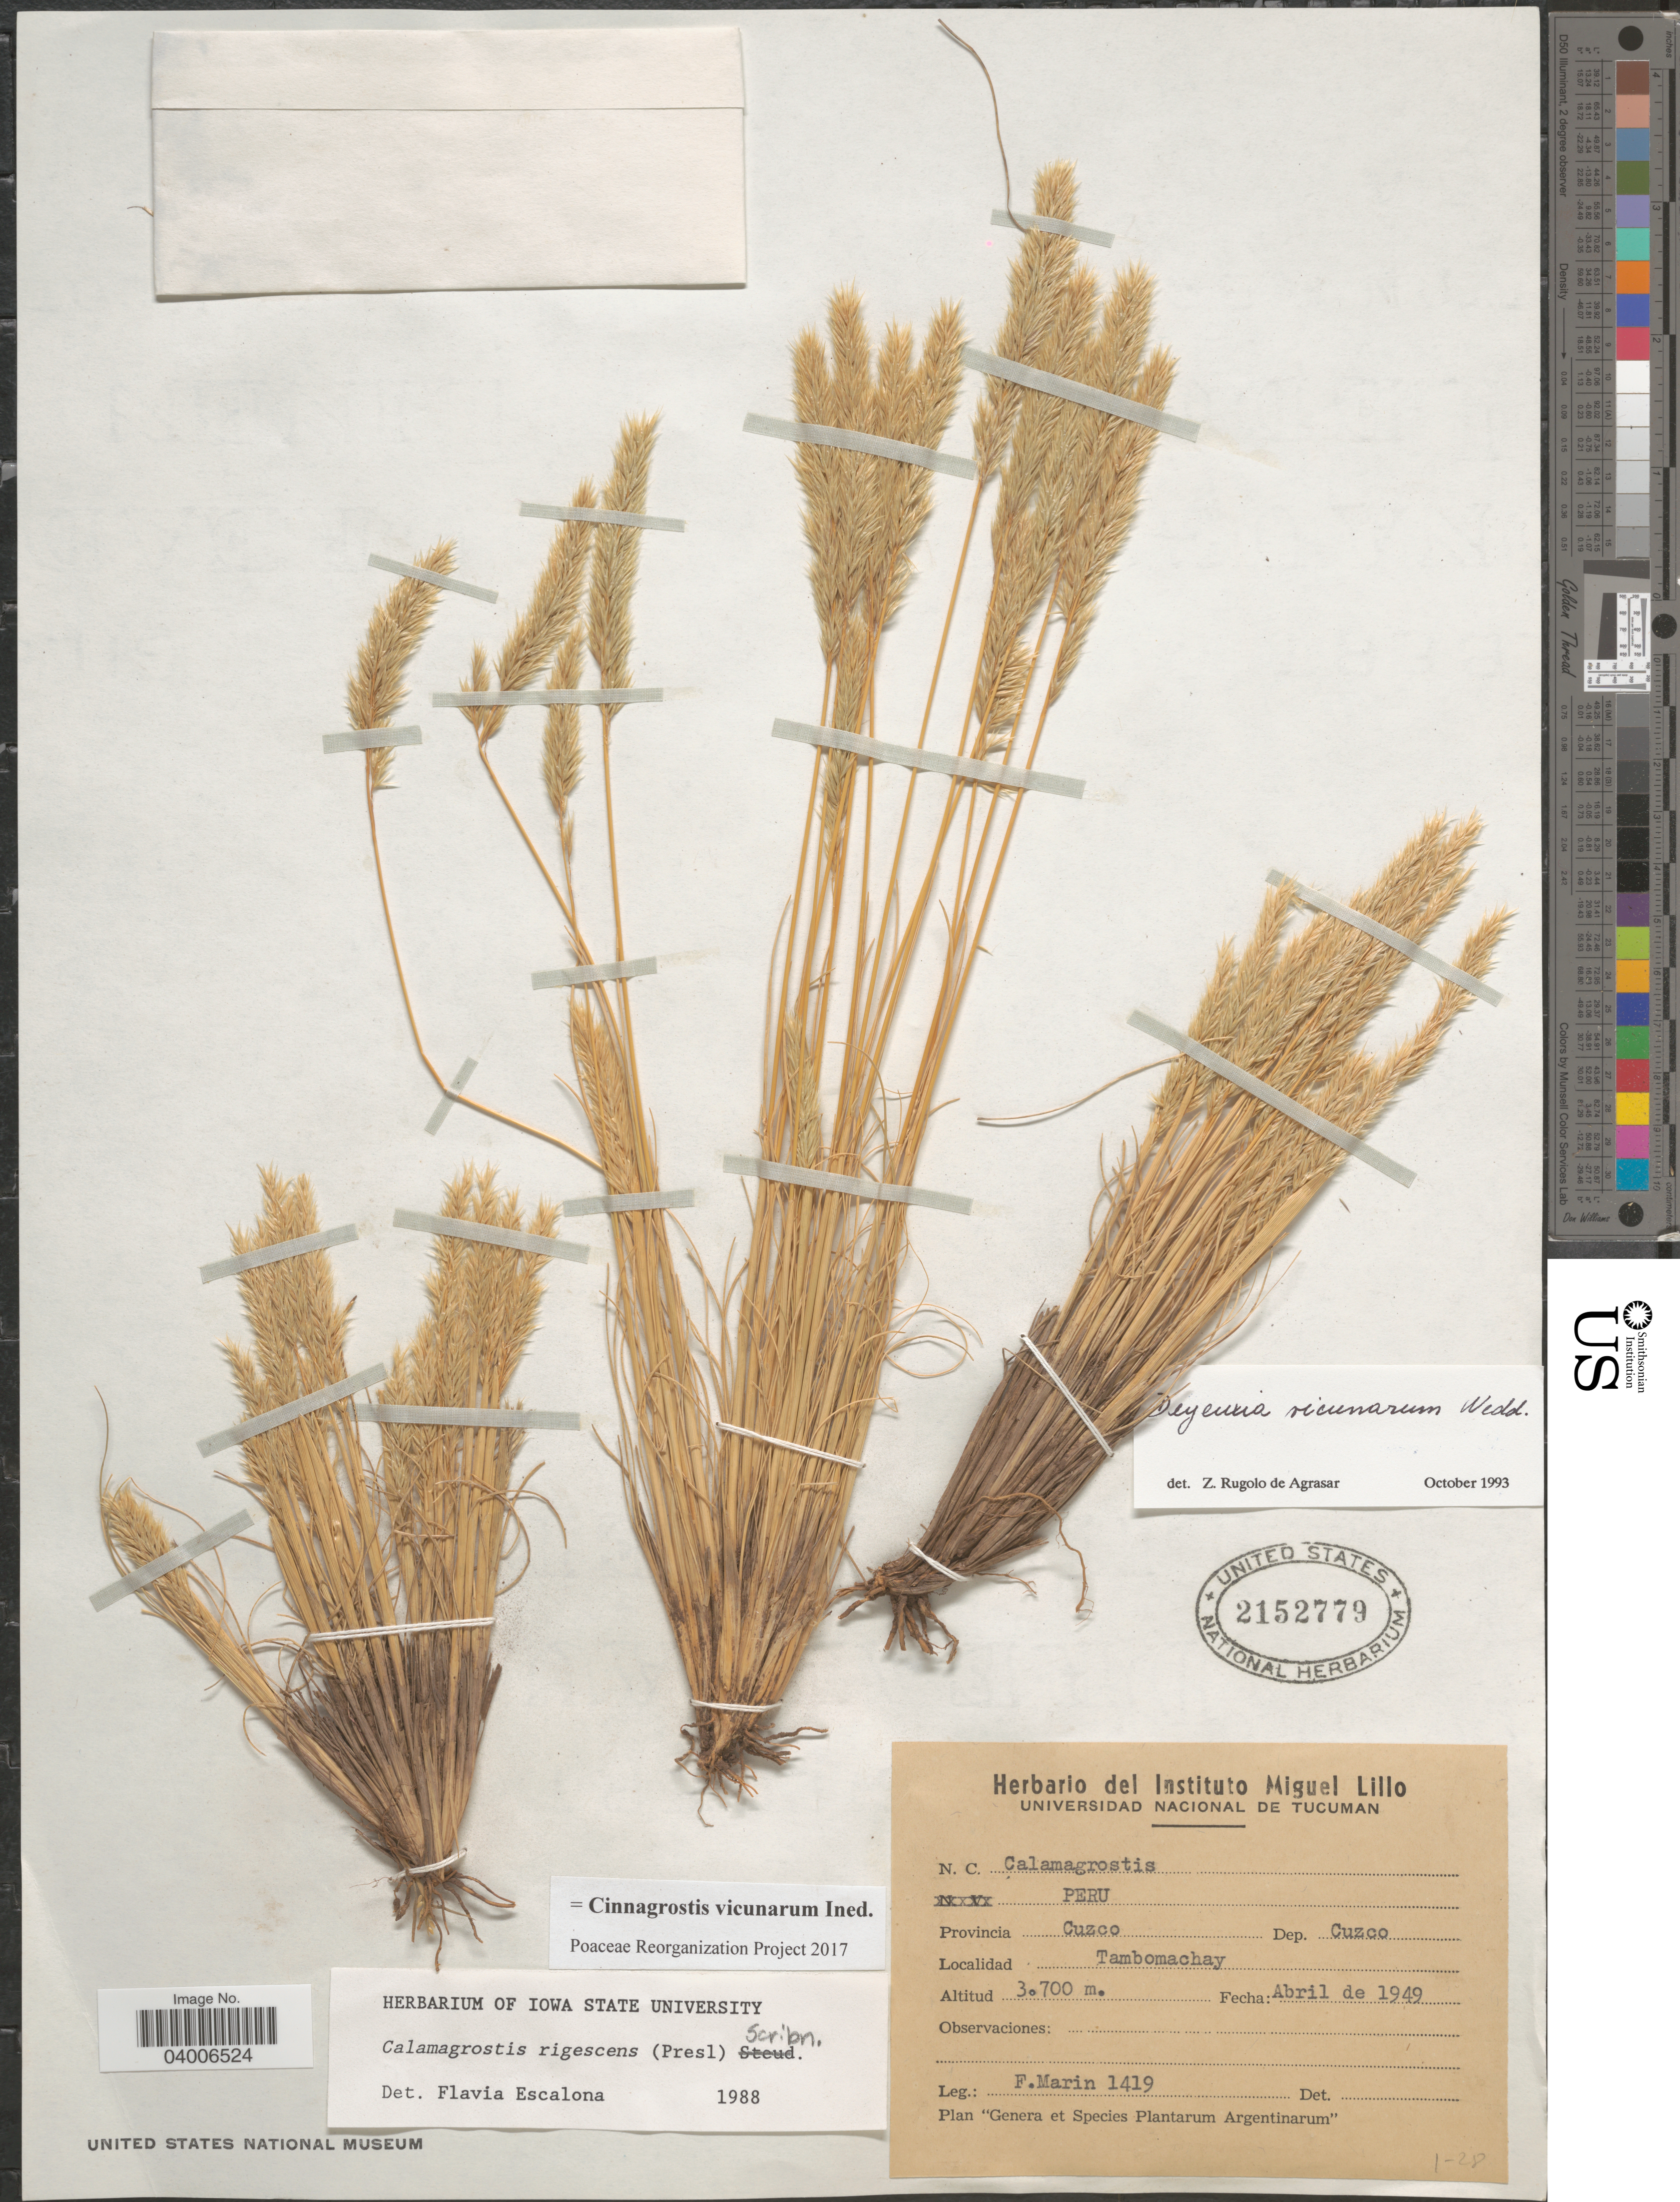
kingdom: Plantae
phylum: Tracheophyta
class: Liliopsida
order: Poales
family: Poaceae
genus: Cinnagrostis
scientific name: Cinnagrostis violacea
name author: (Wedd.) P.M. Peterson et al.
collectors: F. Marin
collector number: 1419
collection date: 1949-04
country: Peru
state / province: Cusco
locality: Dep. Cuzco. Tambomachay.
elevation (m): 3700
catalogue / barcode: US 2152779